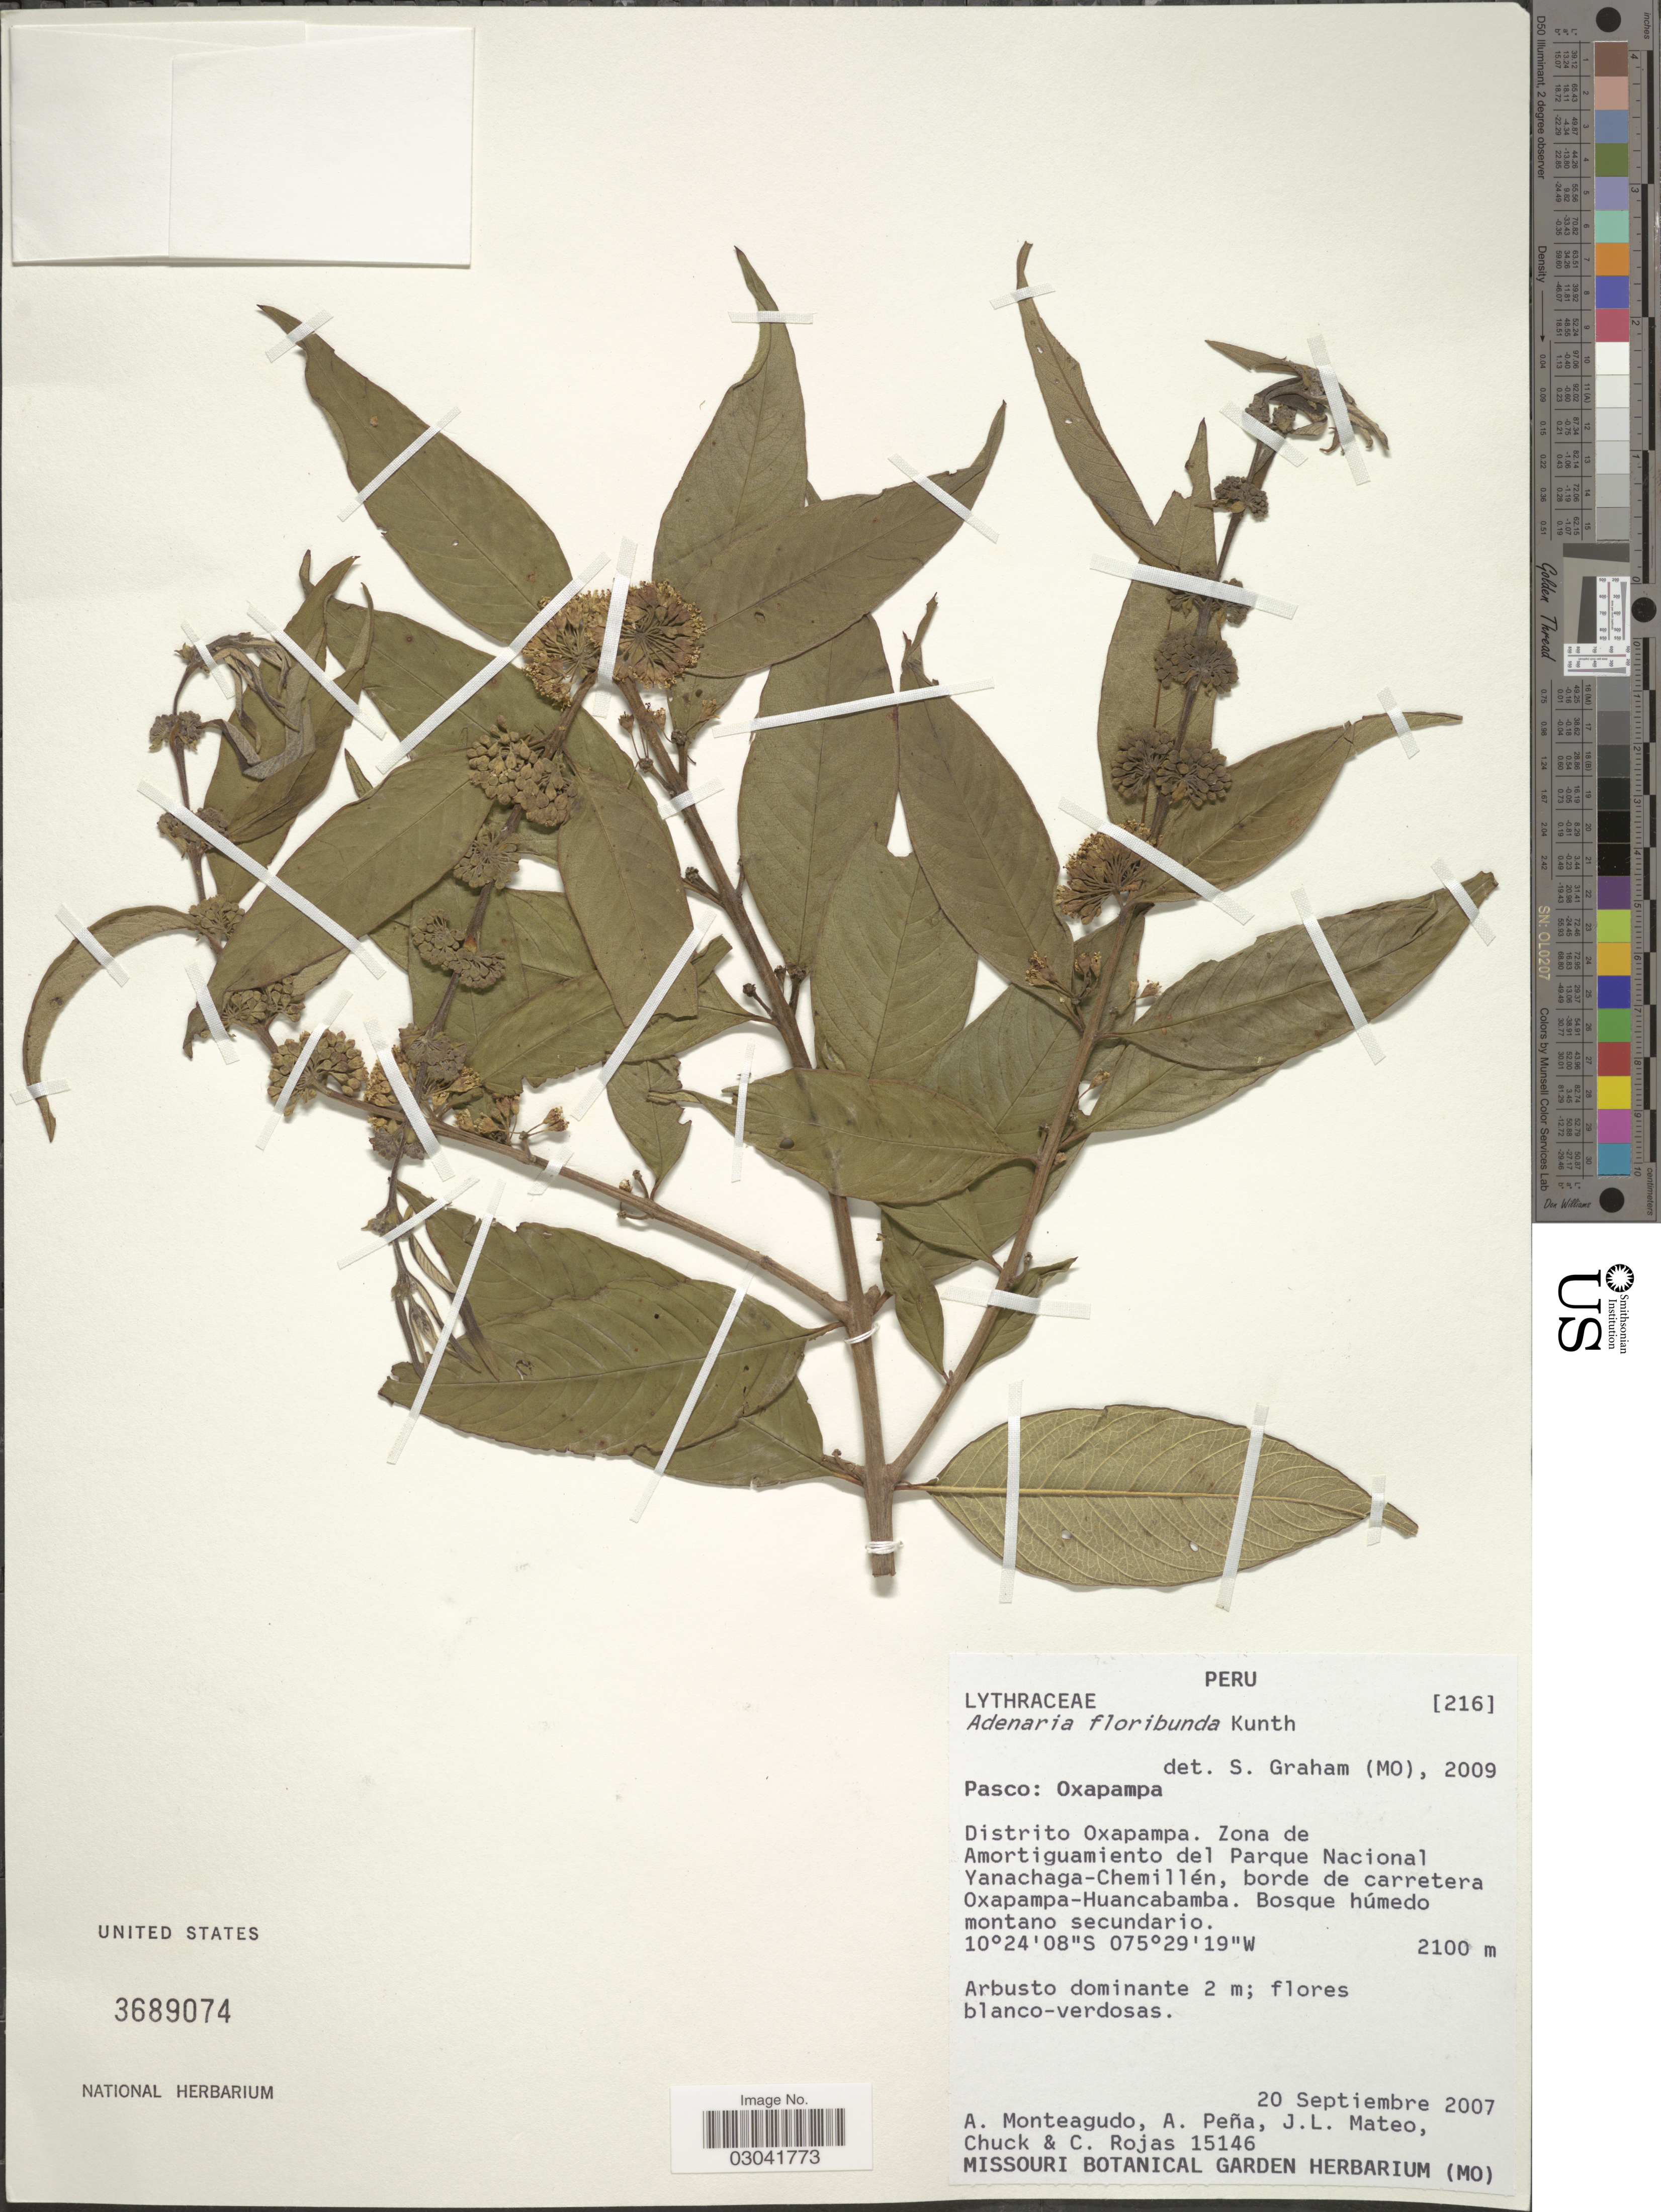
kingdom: Plantae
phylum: Tracheophyta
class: Magnoliopsida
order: Myrtales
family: Lythraceae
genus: Adenaria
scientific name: Adenaria floribunda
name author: Kunth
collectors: A. Monteagudo, A. Peña, J. Mateo, C. Rojas & C. Rojas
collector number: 15146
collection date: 2007-09-20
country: Peru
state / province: Pasco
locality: Oxapampa. Distrito Oxapampa. Zona de Amortiguamiento del Parque Nacional Yanachaga-Chemillén borde de carretera Oxapampa-Huancabamba.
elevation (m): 2100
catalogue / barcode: US 3689074